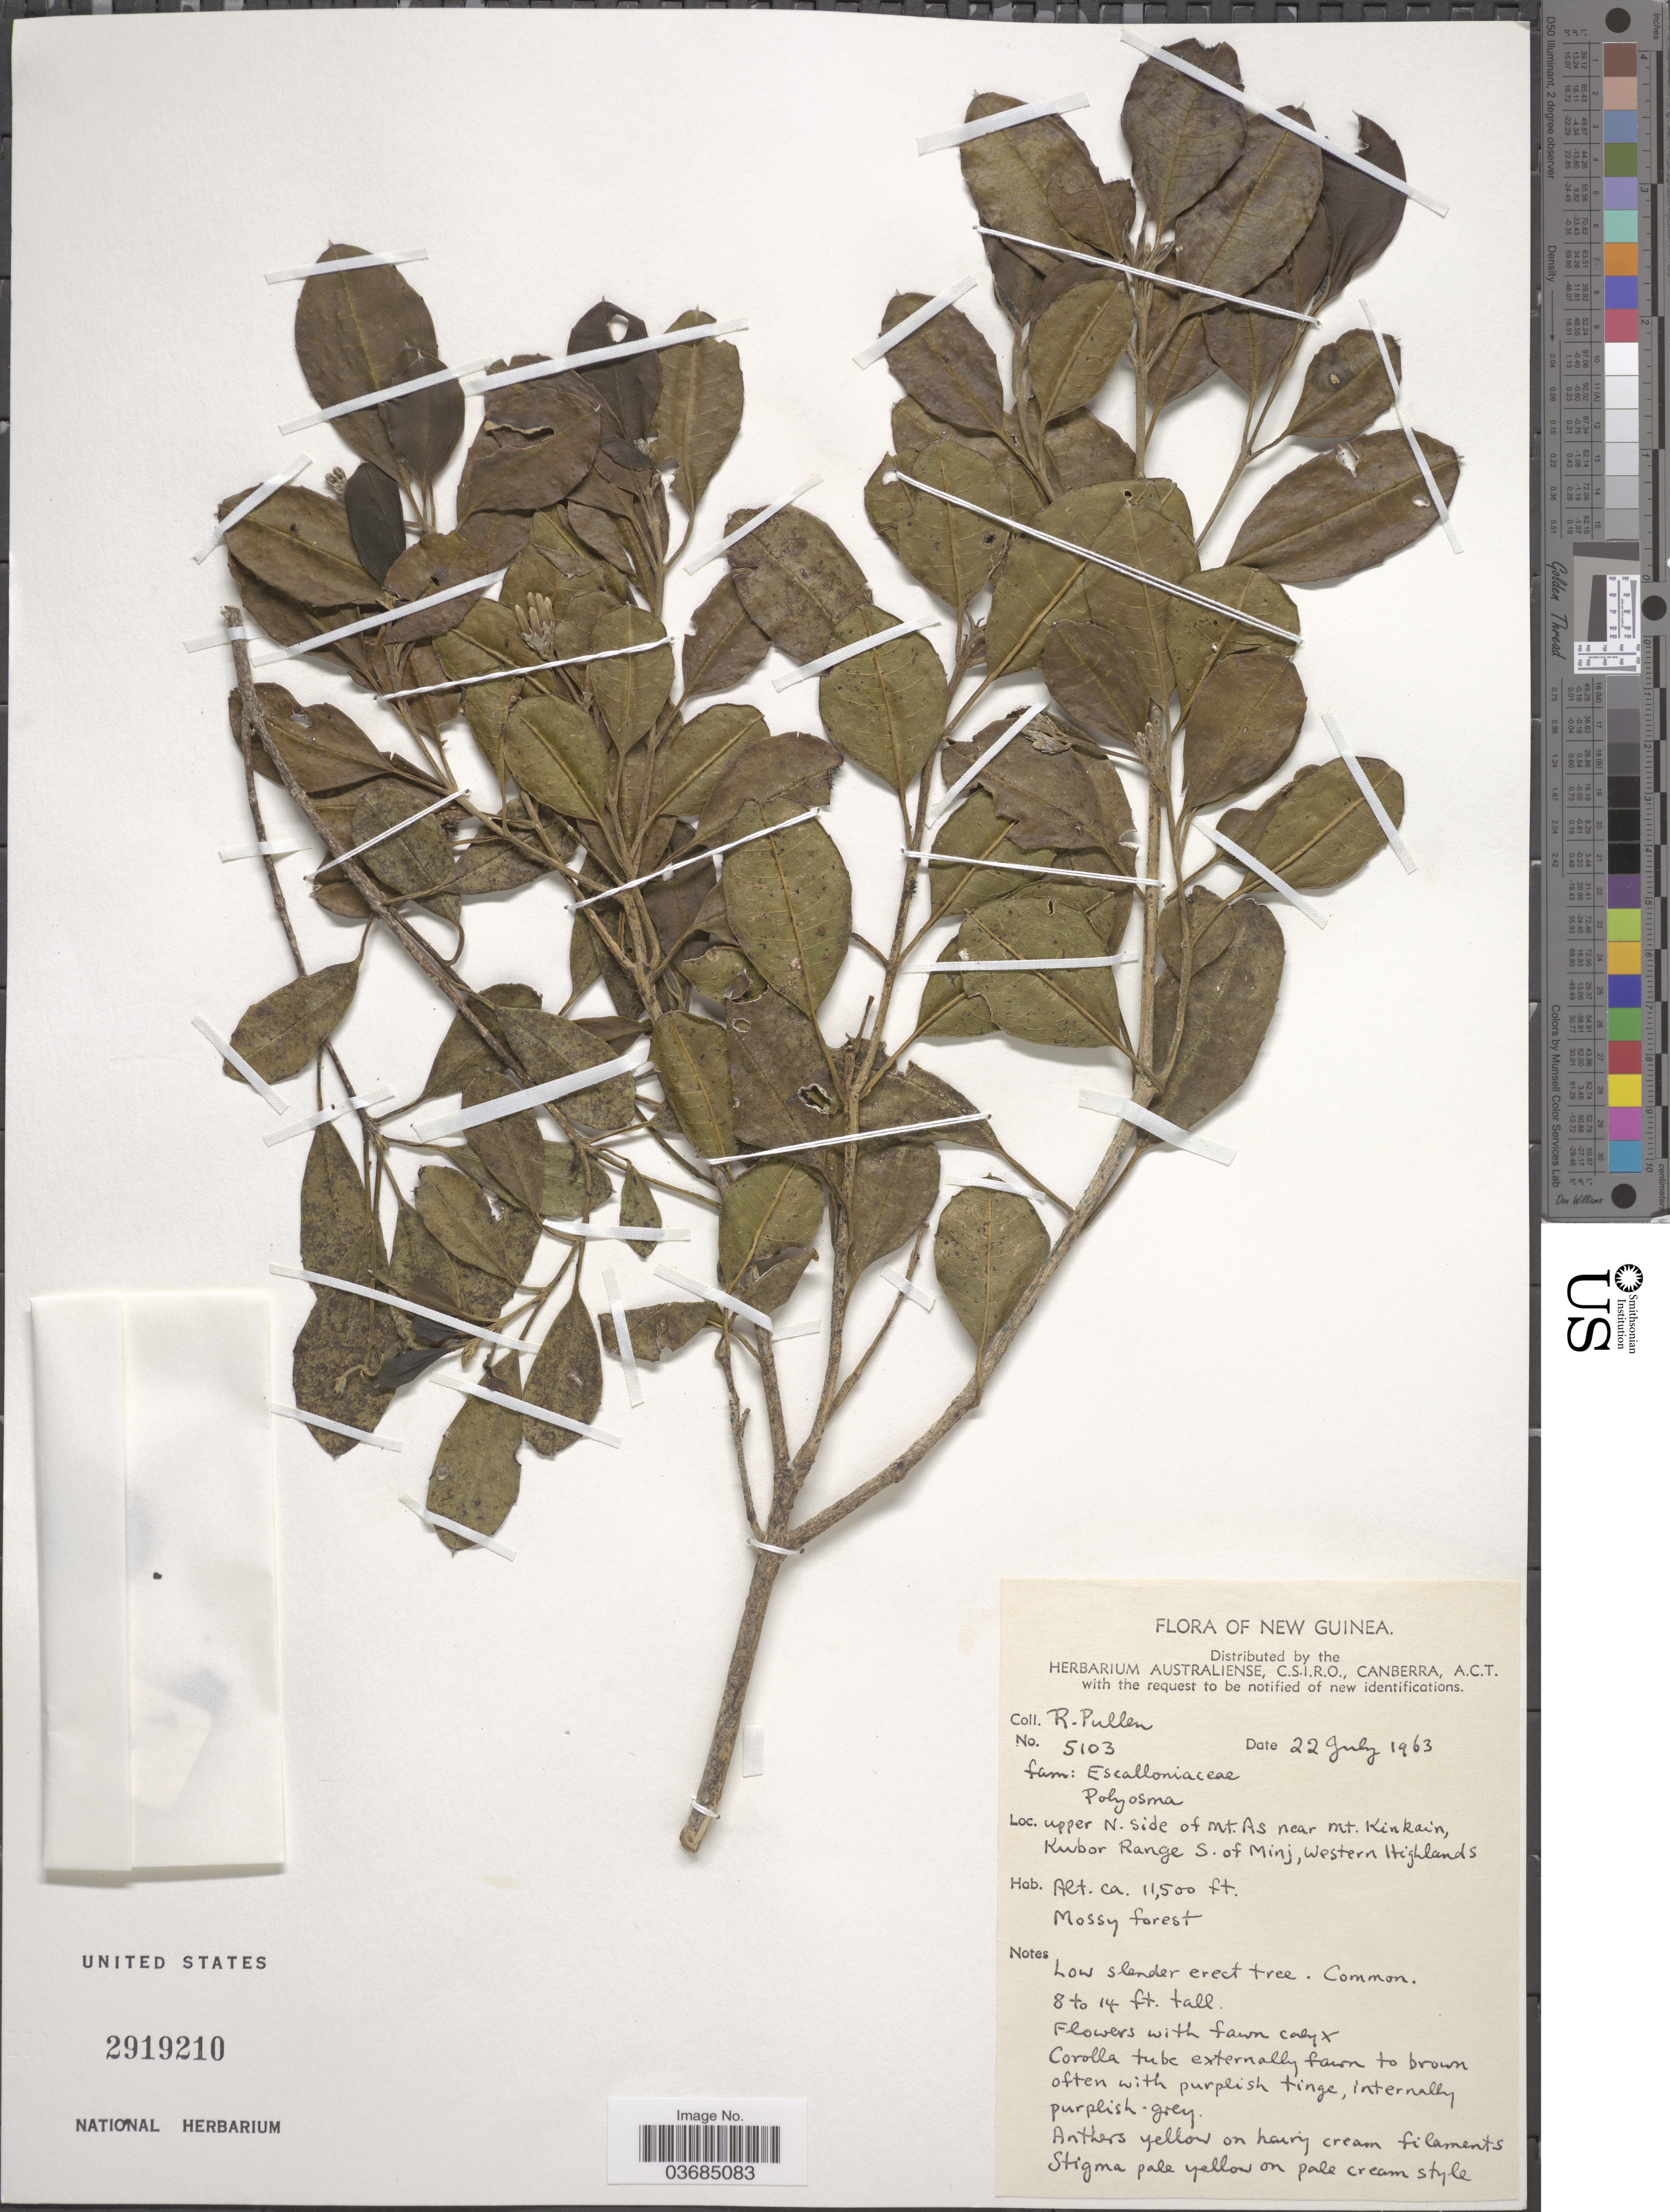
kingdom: Plantae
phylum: Tracheophyta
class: Magnoliopsida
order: Escalloniales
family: Escalloniaceae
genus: Polyosma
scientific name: Polyosma sp.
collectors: R. Pullen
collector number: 5103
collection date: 1963-07-22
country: Papua New Guinea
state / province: Western Highlands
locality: New Guinea. Upper N. side of Mt. As near Mt. Kinkain, Kubor Range S. of Minj.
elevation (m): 3505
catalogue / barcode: US 2919210